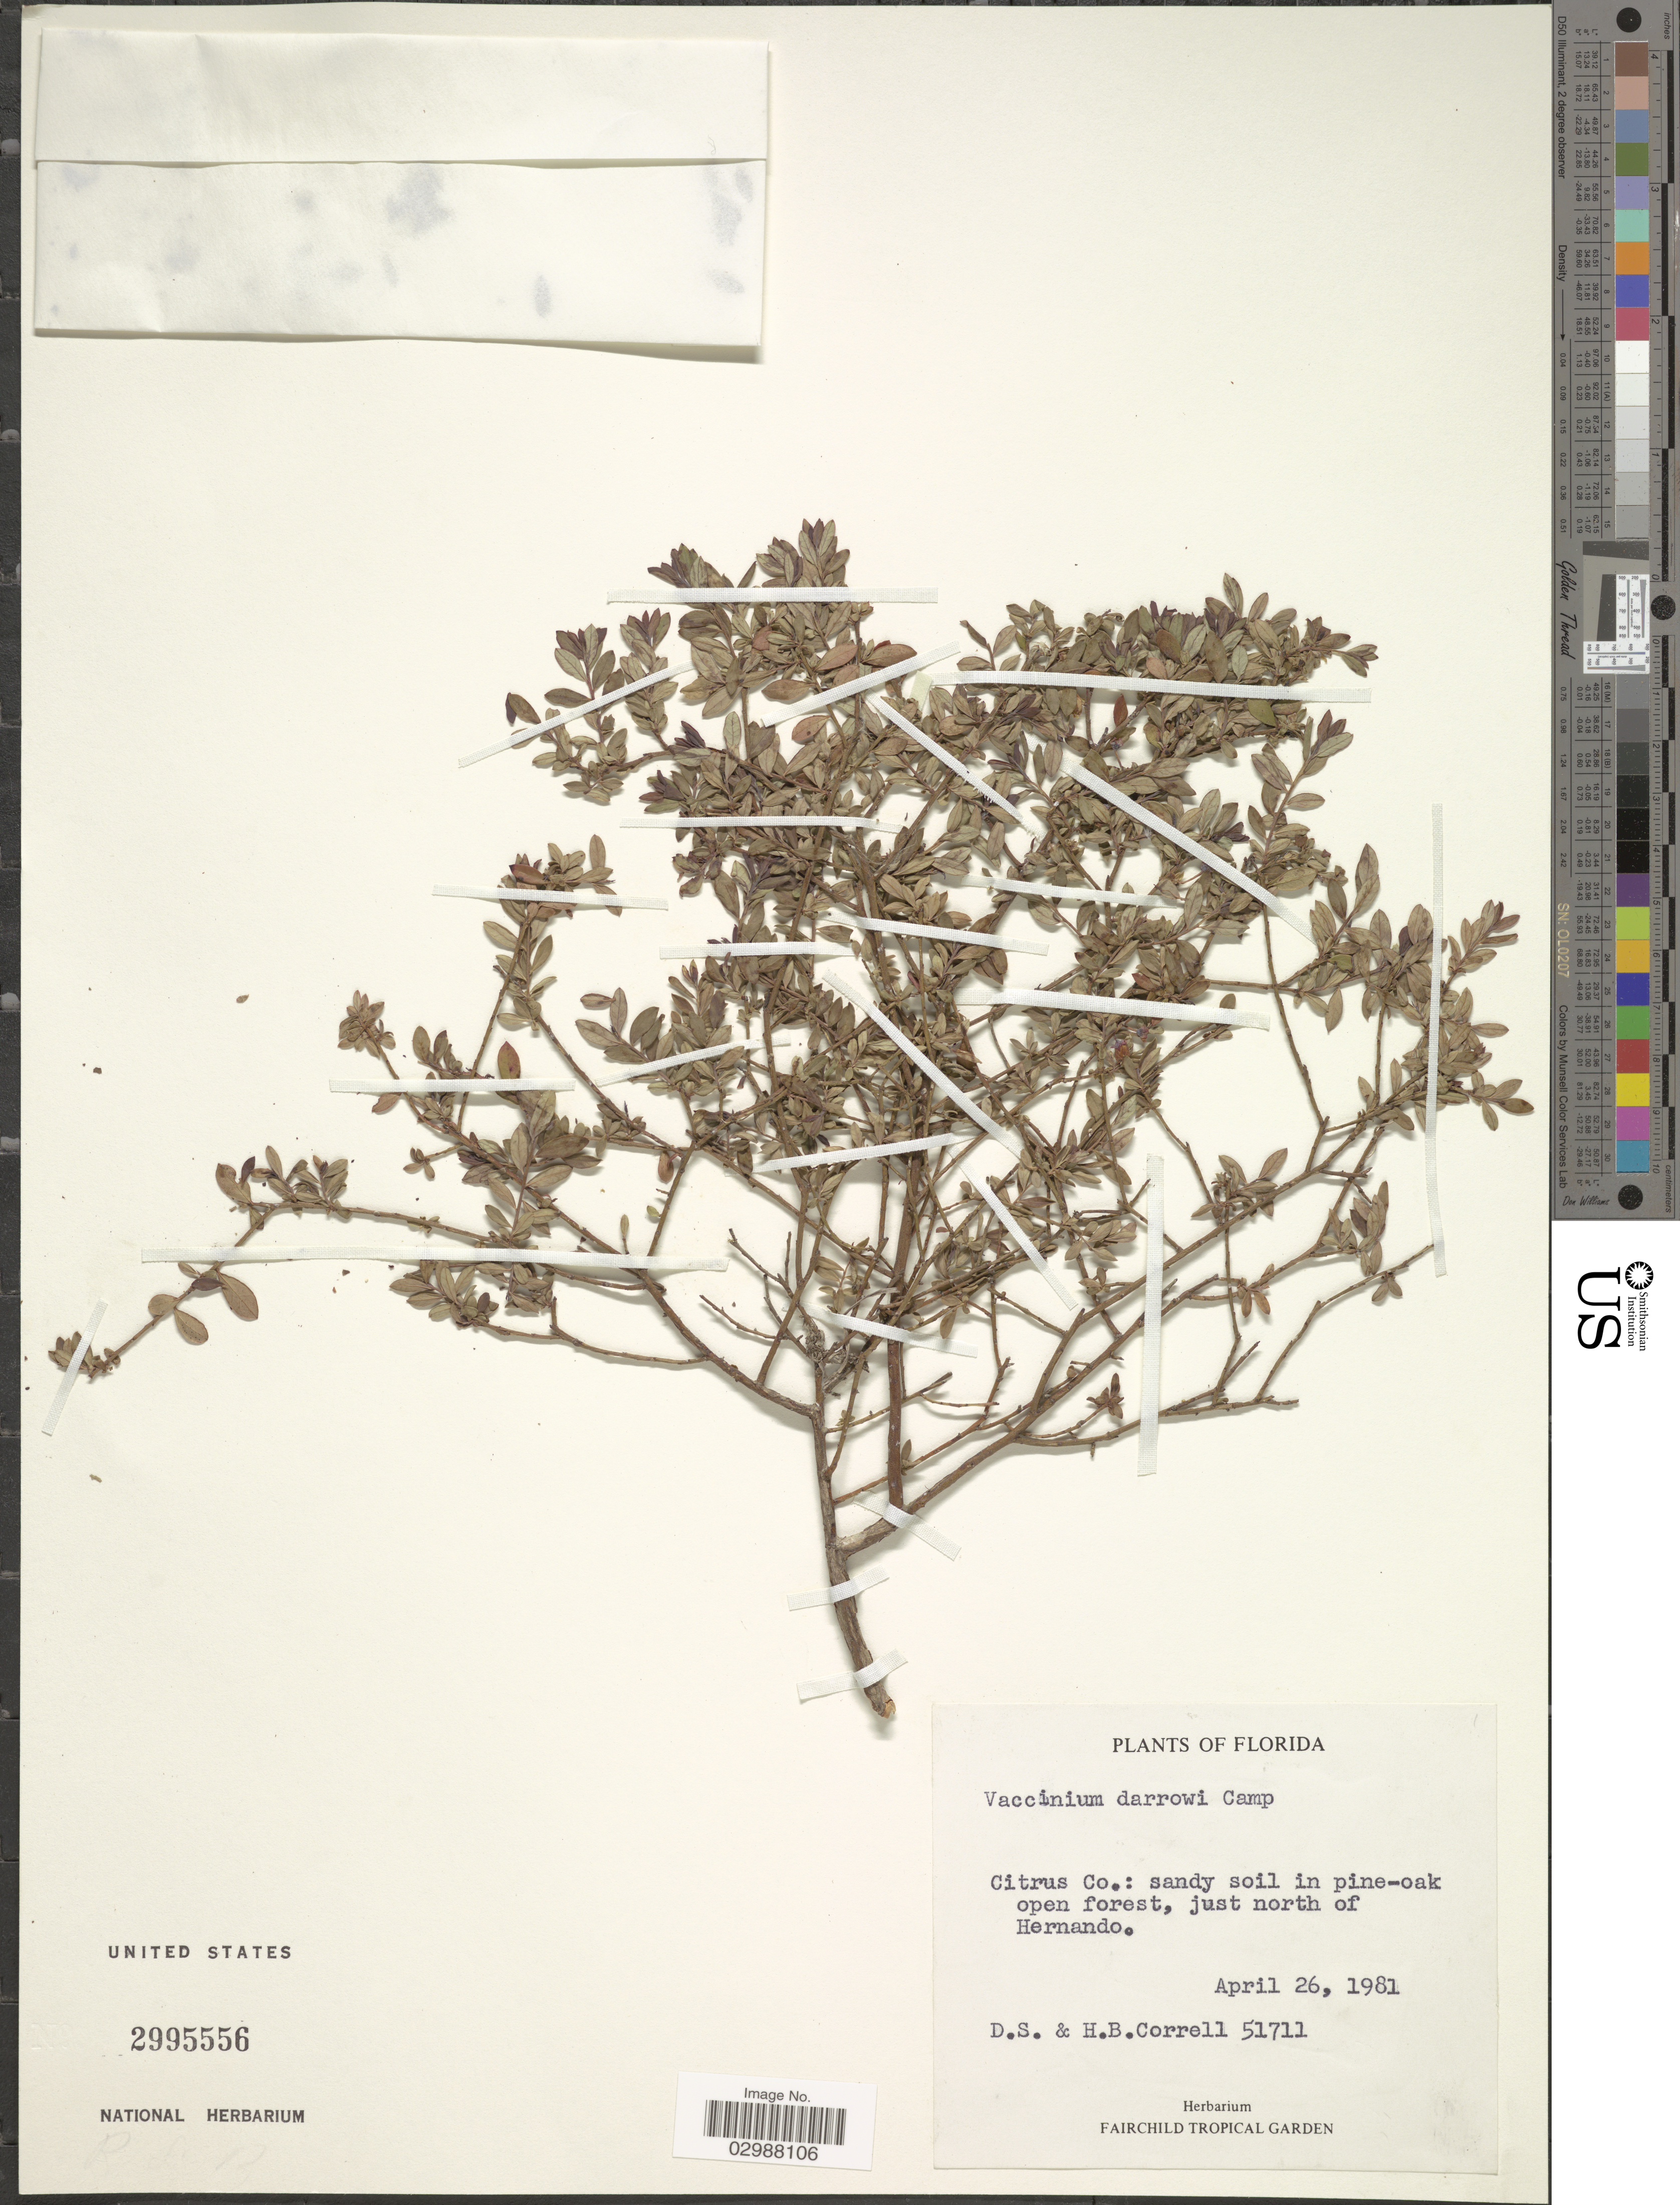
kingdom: Plantae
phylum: Tracheophyta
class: Magnoliopsida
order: Ericales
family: Ericaceae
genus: Vaccinium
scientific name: Vaccinium darrowii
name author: Camp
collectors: D. S. Correll & H. Correll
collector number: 51711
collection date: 1981-04-26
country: United States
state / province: Florida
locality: Citrus Co.: Just north of Hernando.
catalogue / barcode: US 2995556